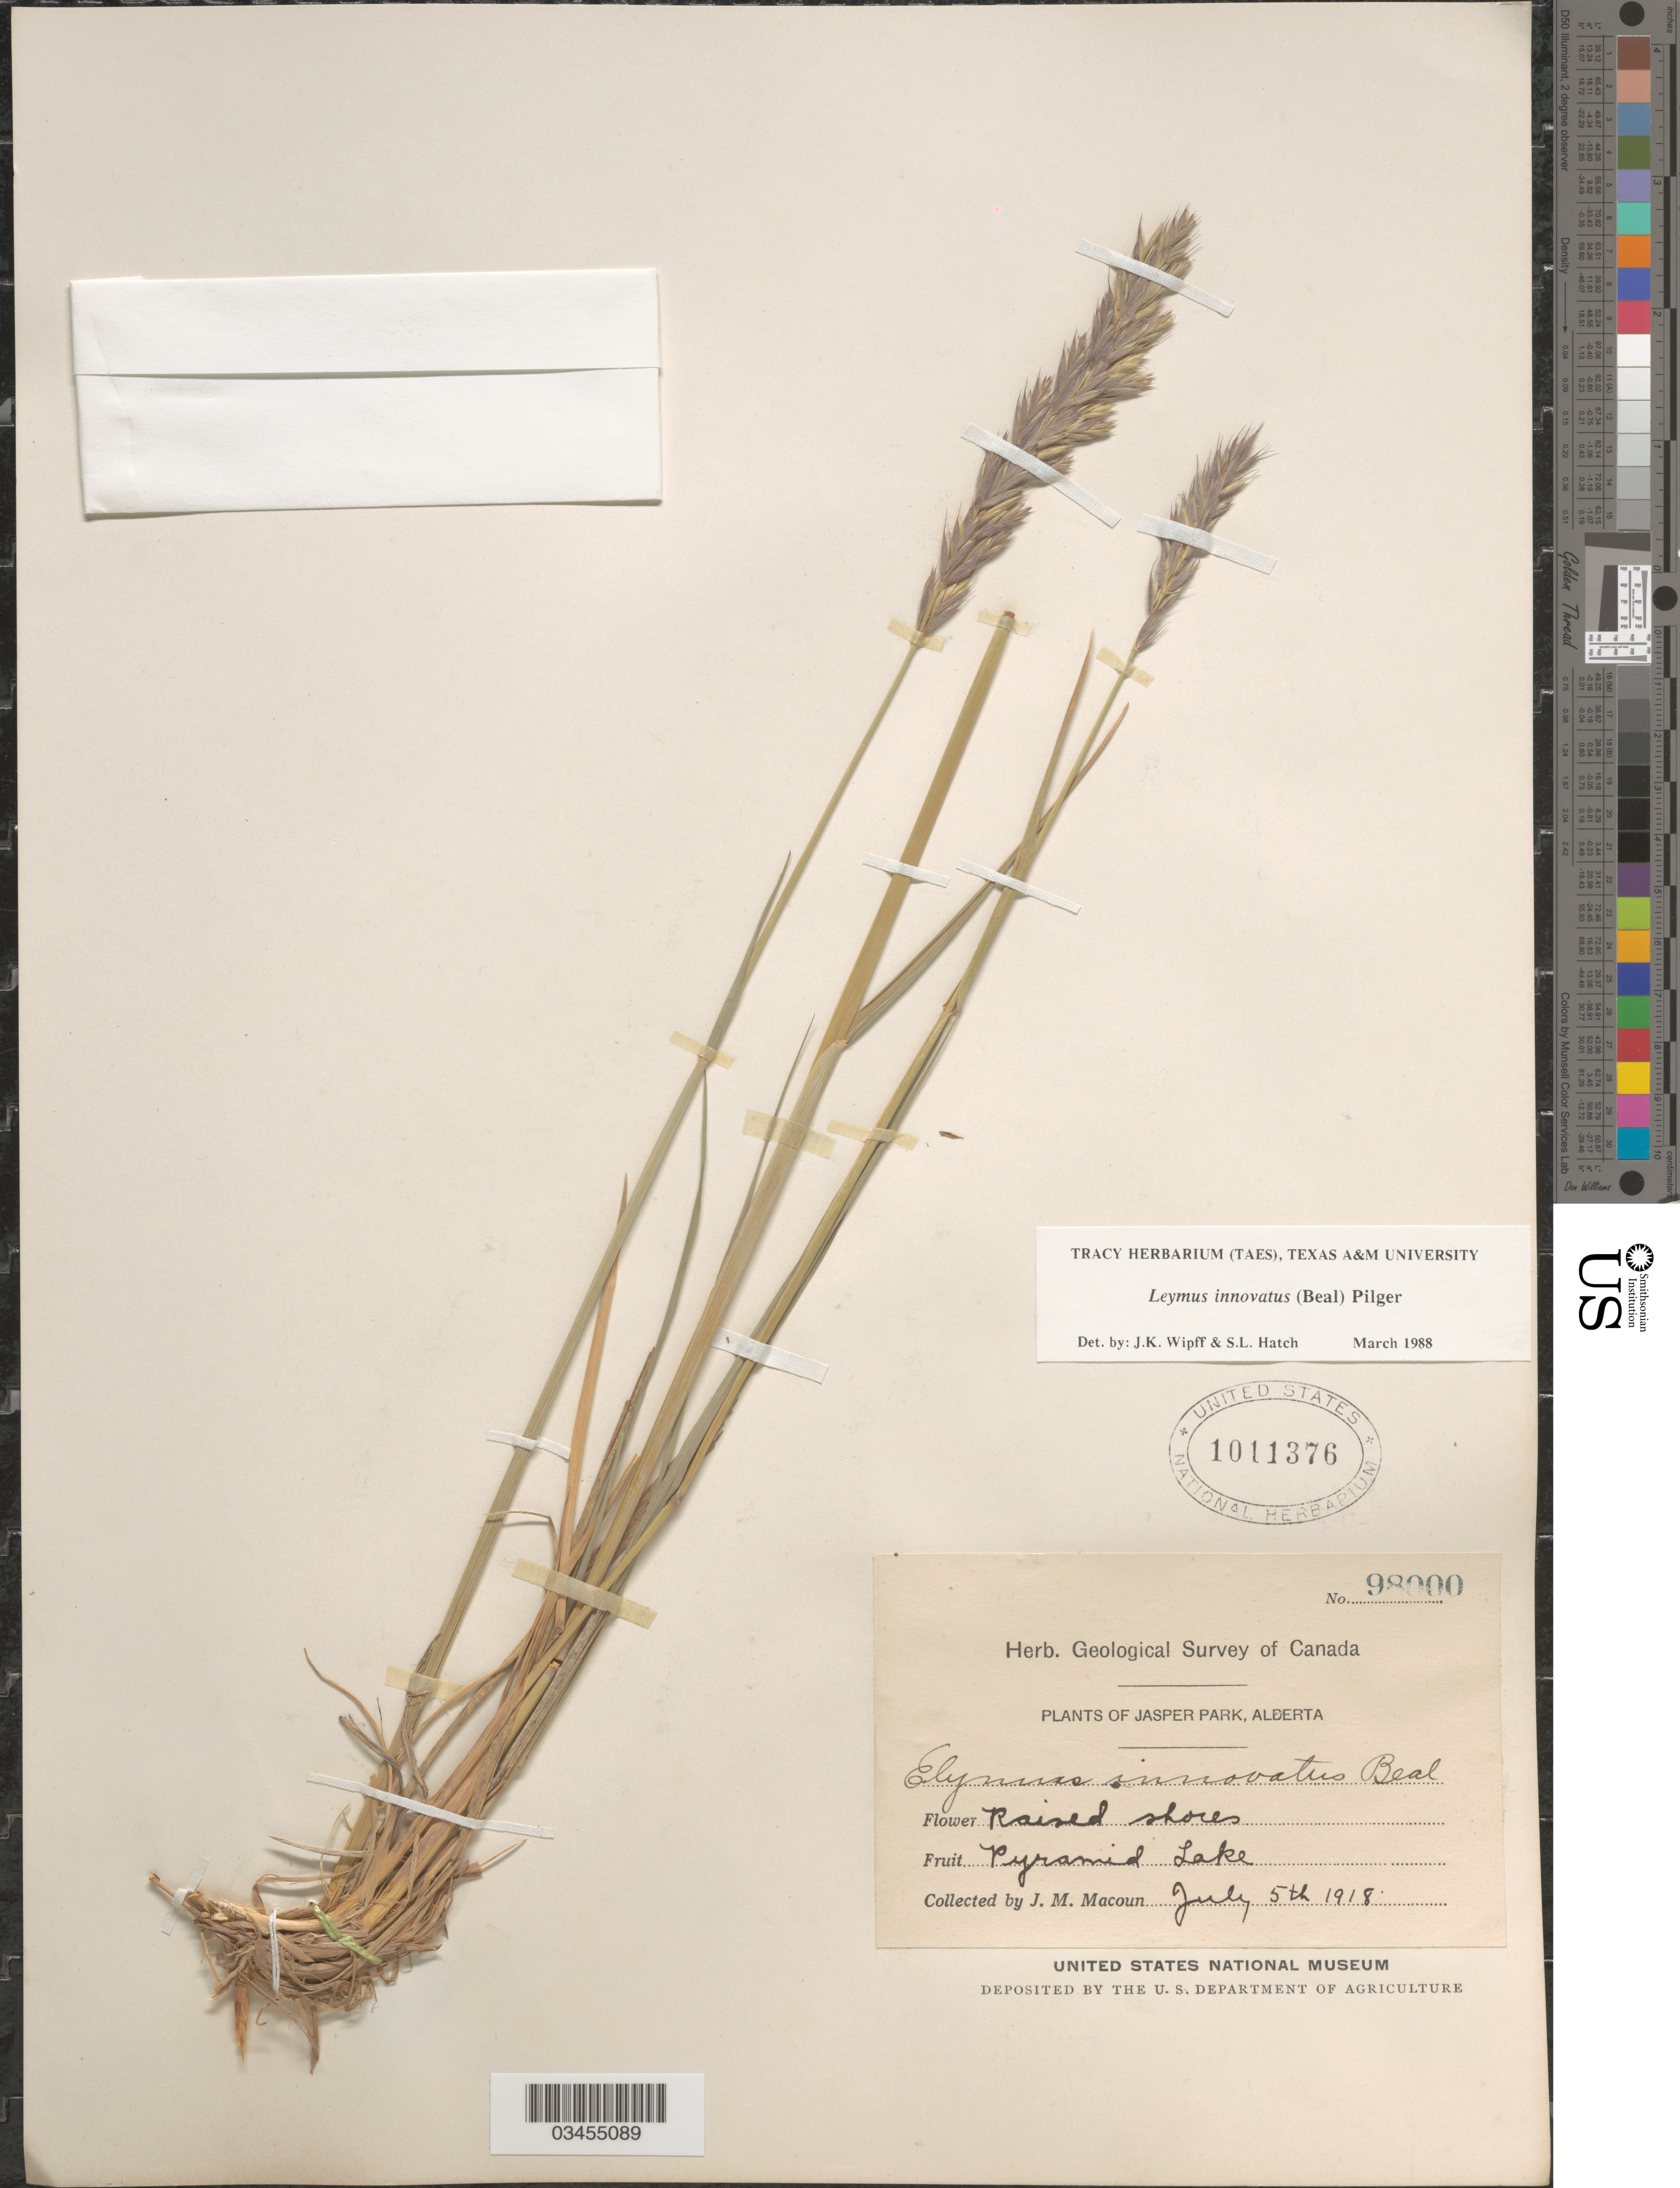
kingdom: Plantae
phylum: Tracheophyta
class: Liliopsida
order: Poales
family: Poaceae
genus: Leymus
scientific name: Leymus innovatus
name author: (W.J. Beal) Pilg.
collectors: J. M. Macoun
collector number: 98000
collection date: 1918-07-05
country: Canada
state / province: Alberta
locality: Geological Survey of Canada. Jasper Park. Pyramid Lake.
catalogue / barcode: US 1011376